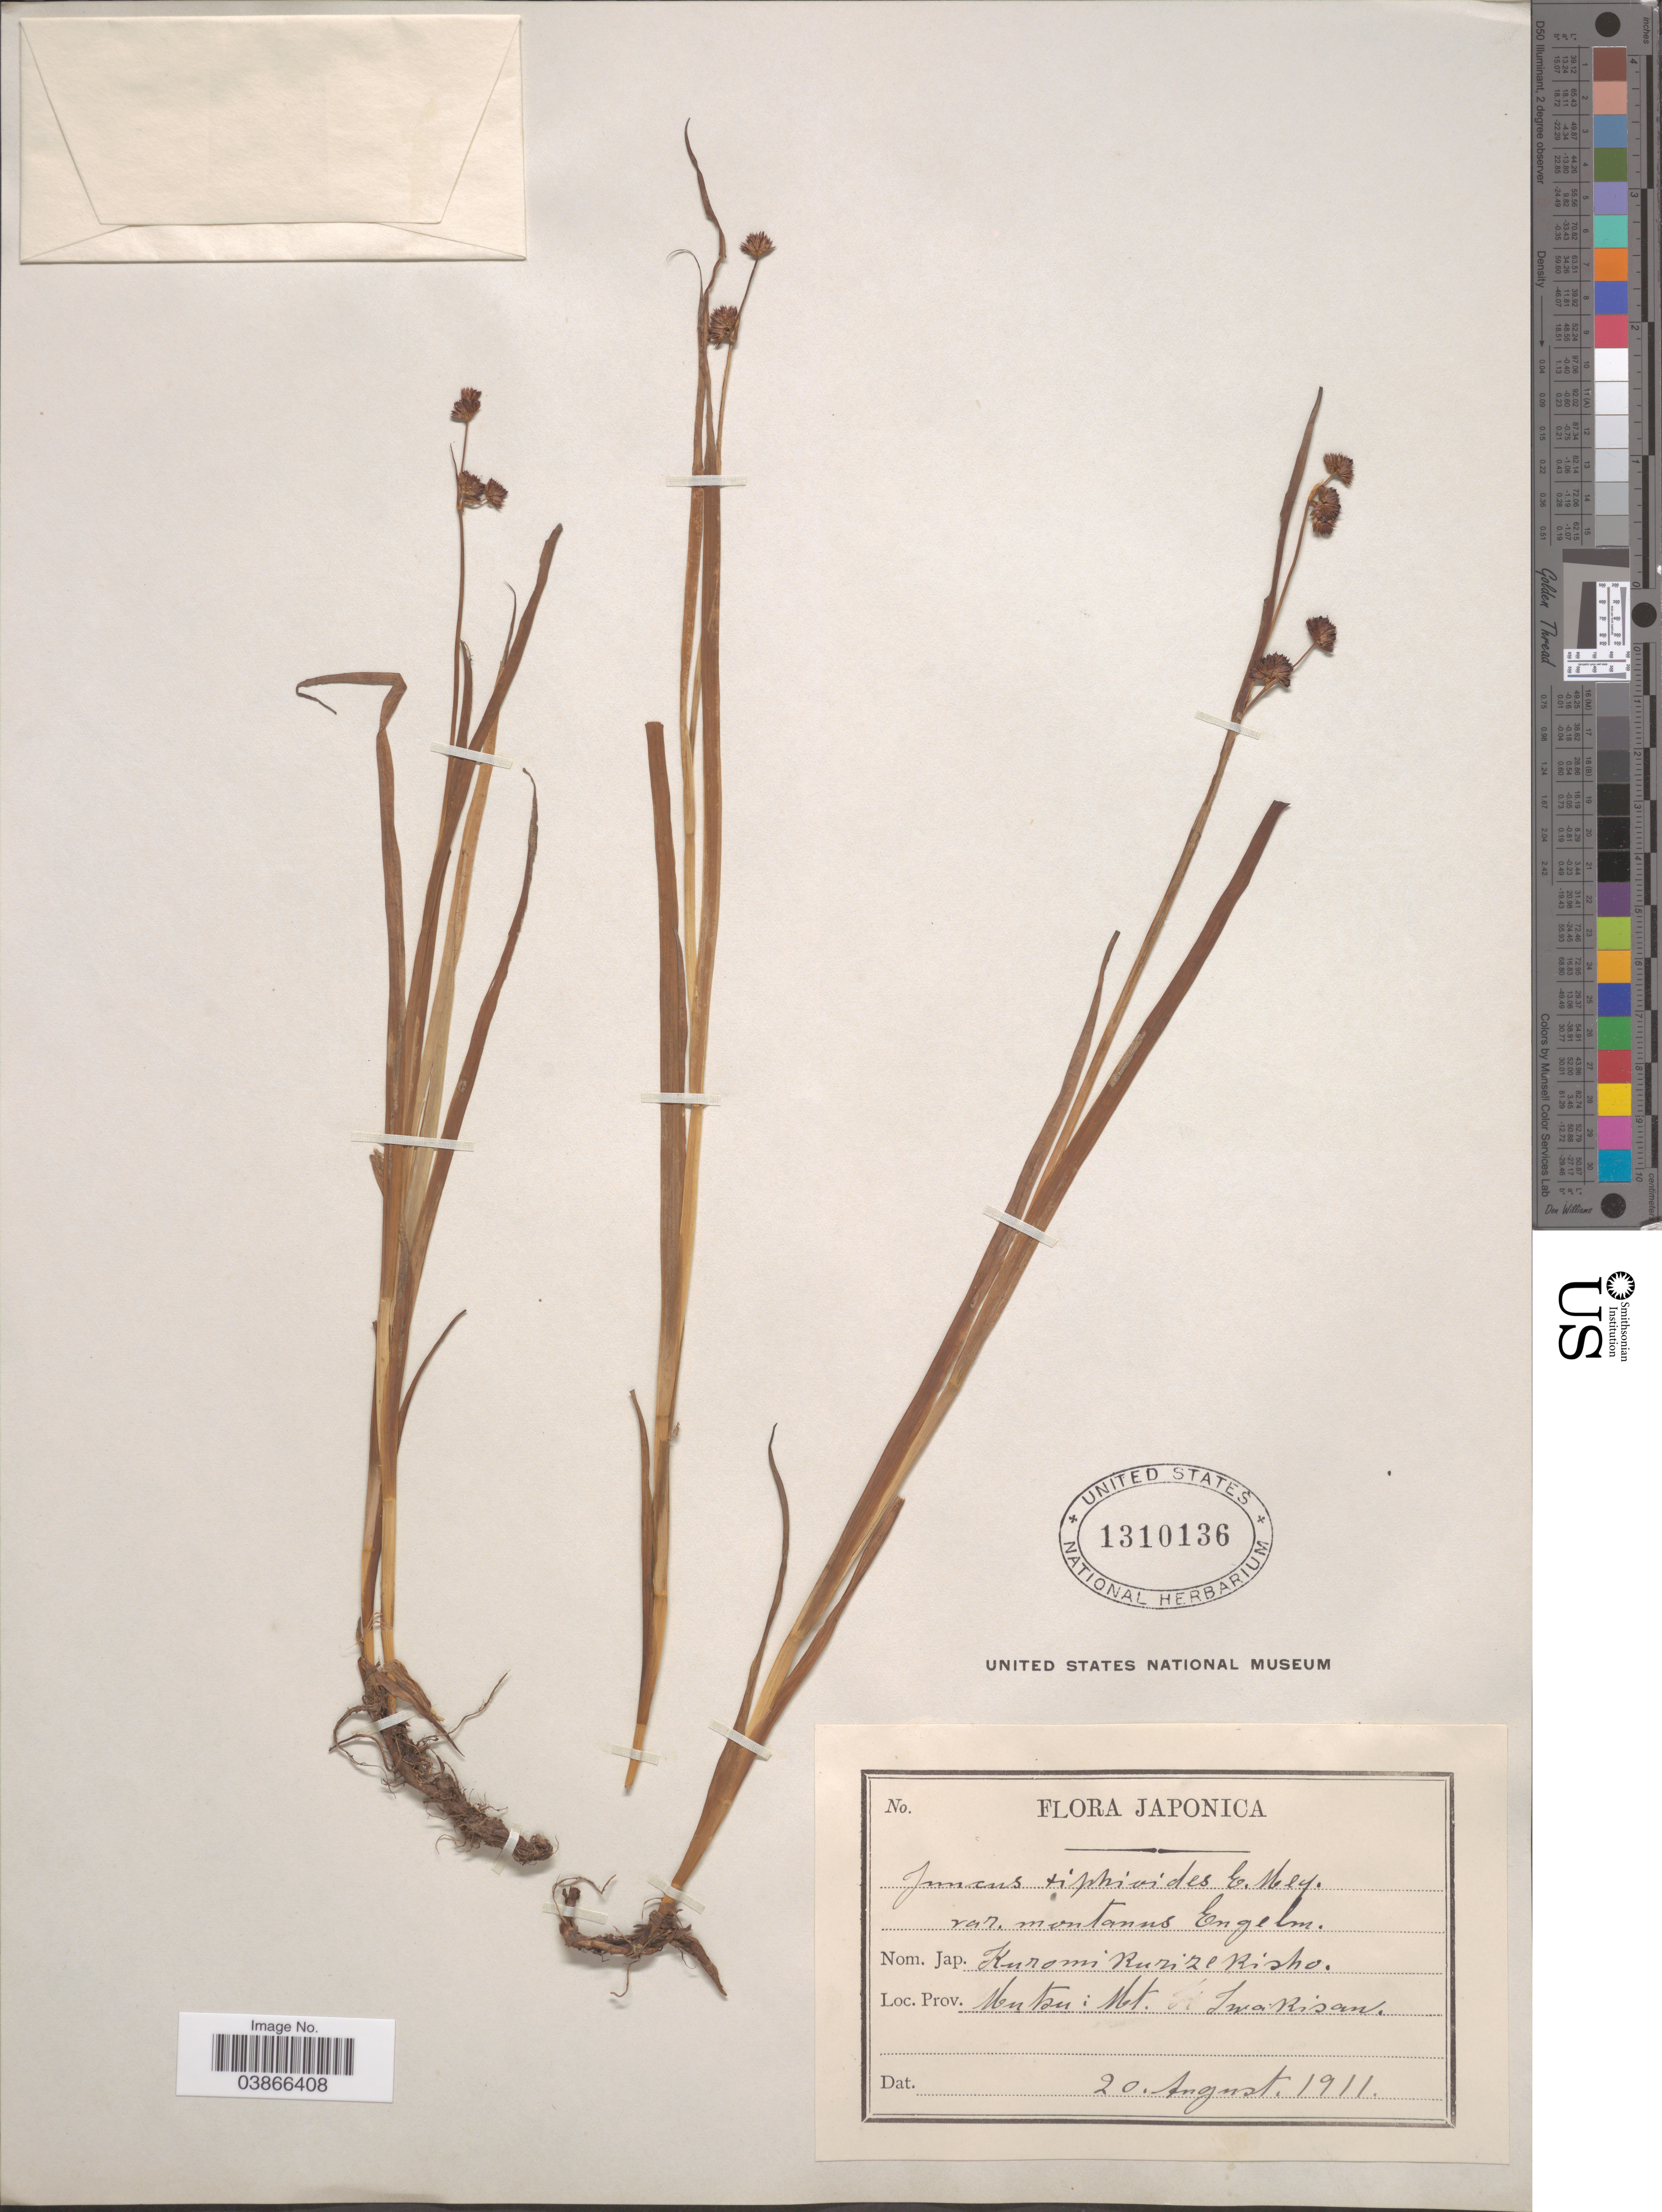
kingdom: Plantae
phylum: Tracheophyta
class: Liliopsida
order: Poales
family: Juncaceae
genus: Juncus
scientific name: Juncus xiphioides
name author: E. Mey.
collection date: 1911-08-20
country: Japan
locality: Prov. Mutsu: Mt. Iwakisan.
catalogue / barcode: US 1310136